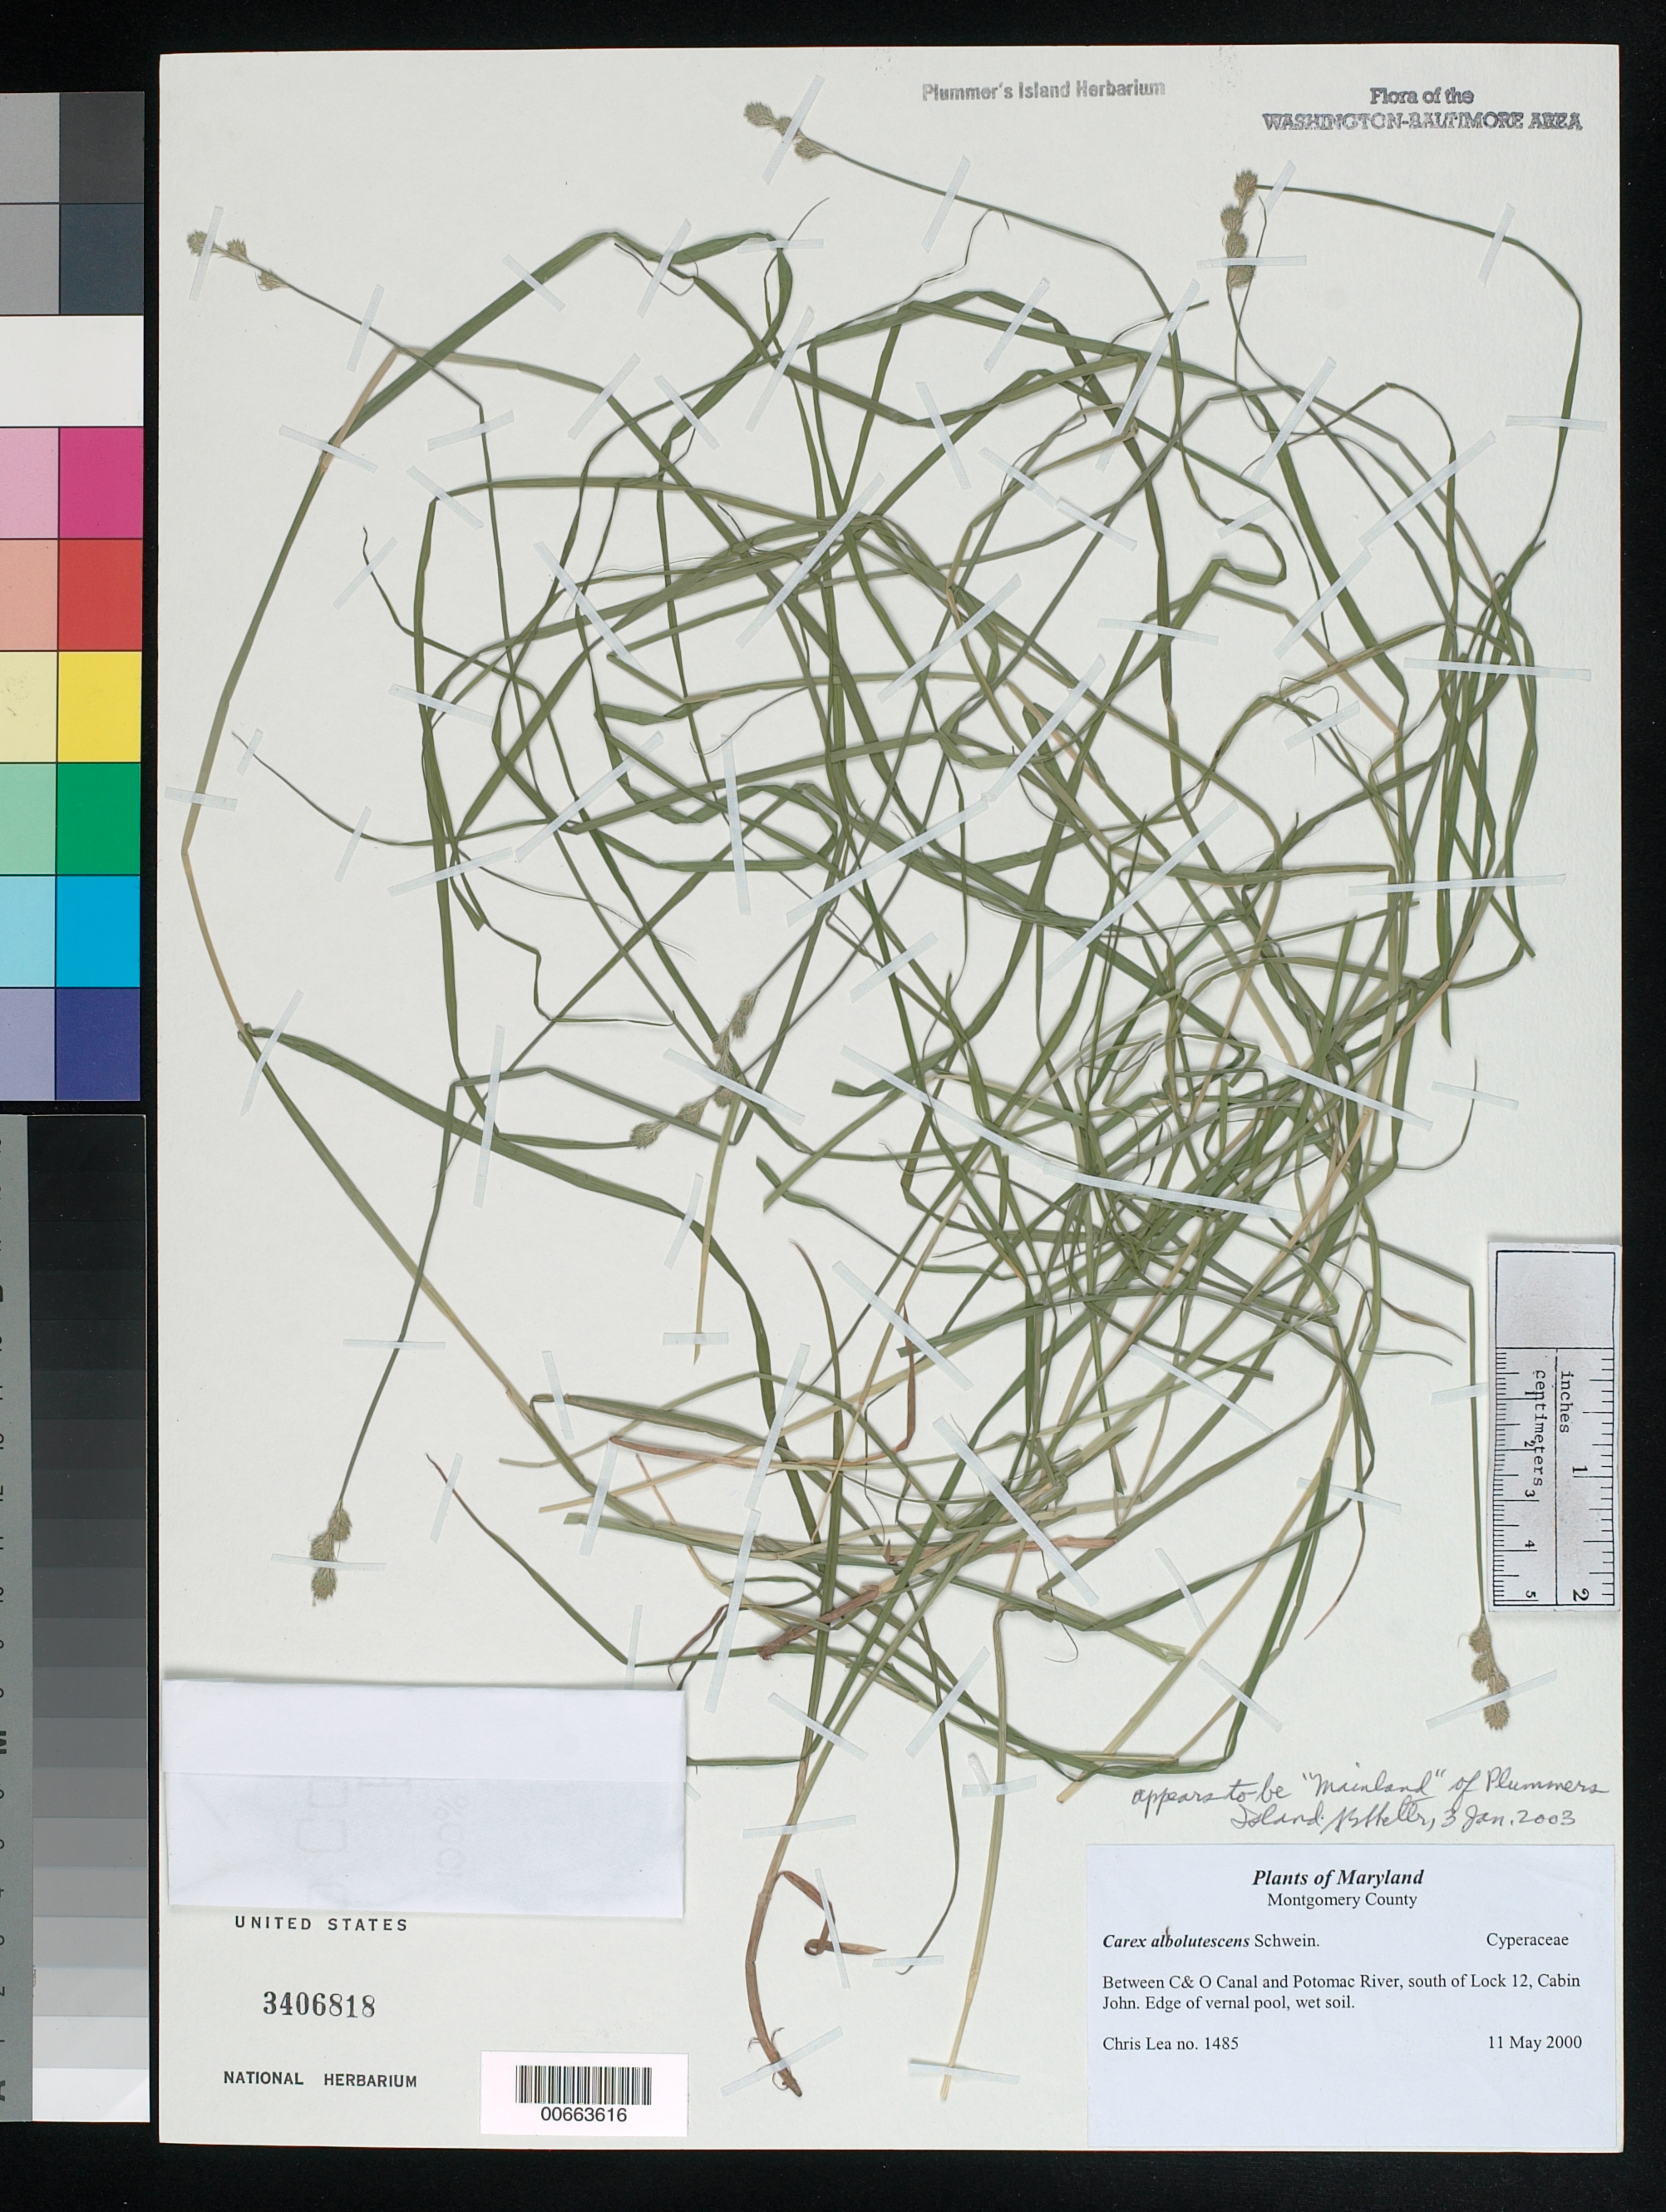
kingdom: Plantae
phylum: Tracheophyta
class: Liliopsida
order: Poales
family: Cyperaceae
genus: Carex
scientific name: Carex albolutescens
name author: Schwein.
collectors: C. Lea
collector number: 1485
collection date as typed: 11 May 2000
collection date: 2000-05-11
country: United States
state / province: Maryland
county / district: Montgomery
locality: Between C&O Canal and Potomac River, Plummers Island mainland, south of Lock 12, Cabin John.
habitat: Edge of vernal pool, wet soil.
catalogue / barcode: US 3406818